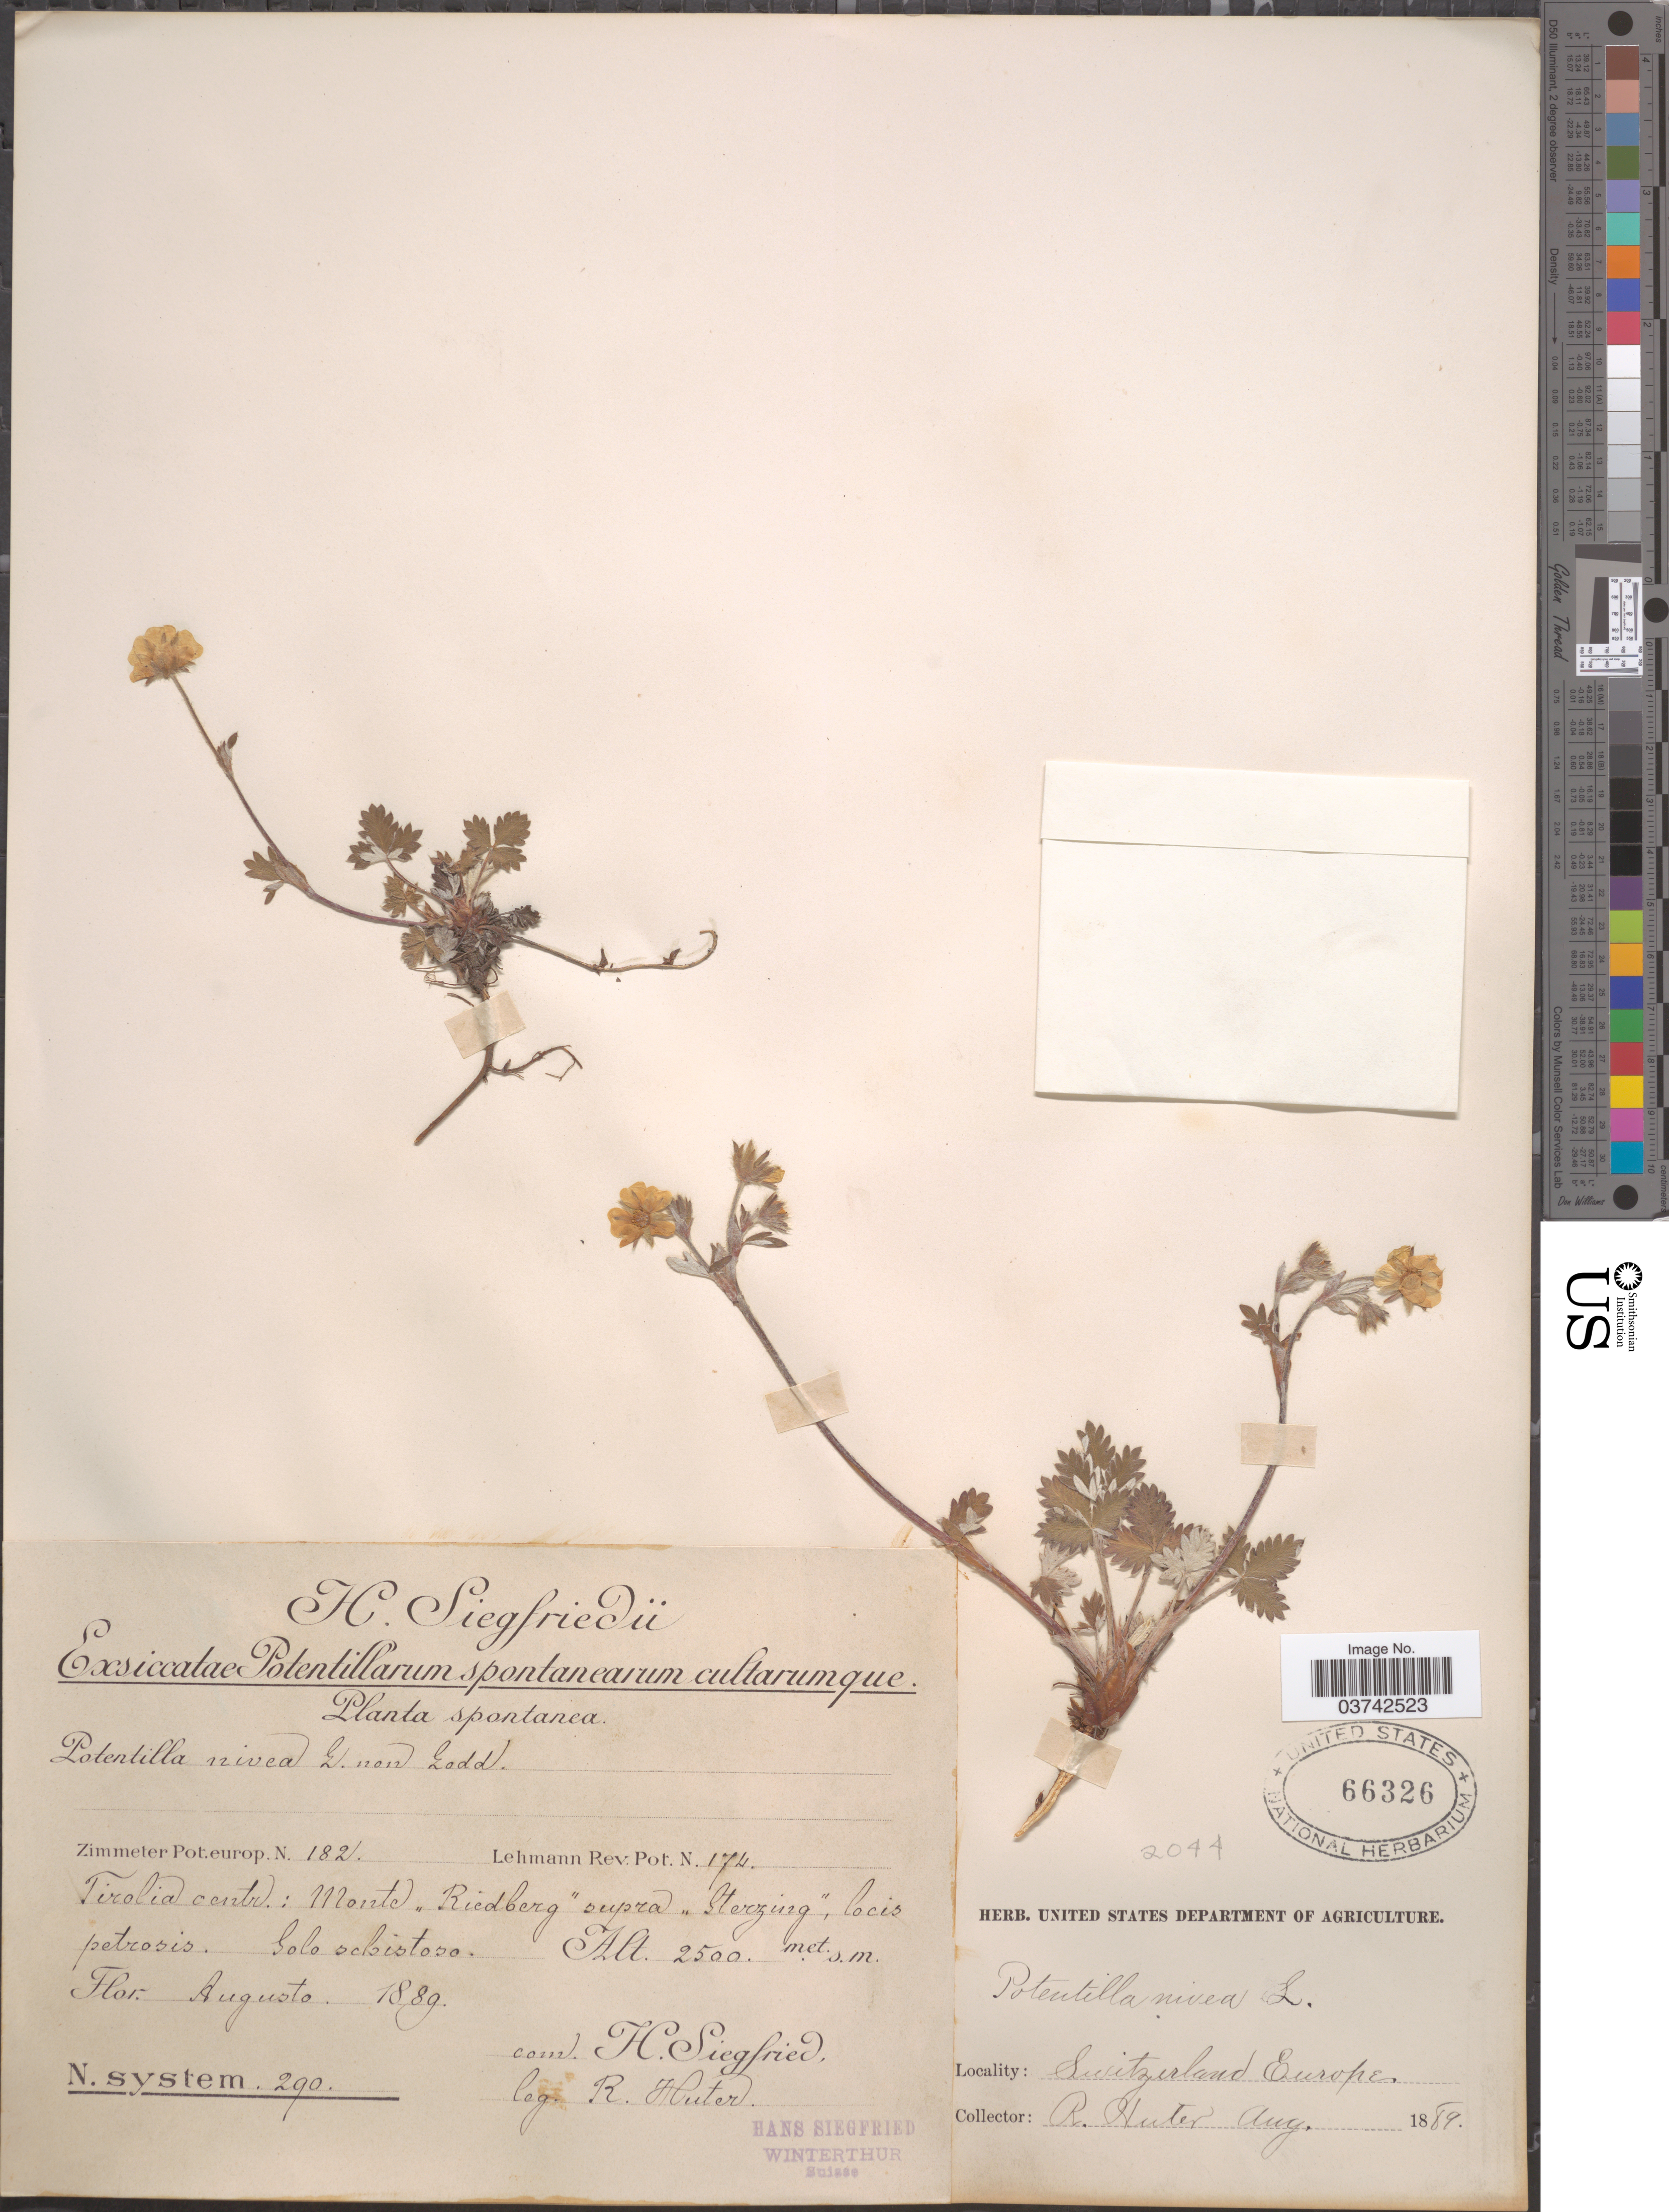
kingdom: Plantae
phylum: Tracheophyta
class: Magnoliopsida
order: Rosales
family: Rosaceae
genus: Potentilla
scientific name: Potentilla nivea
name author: L.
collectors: R. Huter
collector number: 290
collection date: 1889-08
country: Switzerland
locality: Tirolia centr.: Monte "Riedberg" supra "Sterzing".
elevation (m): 2500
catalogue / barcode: US 66326